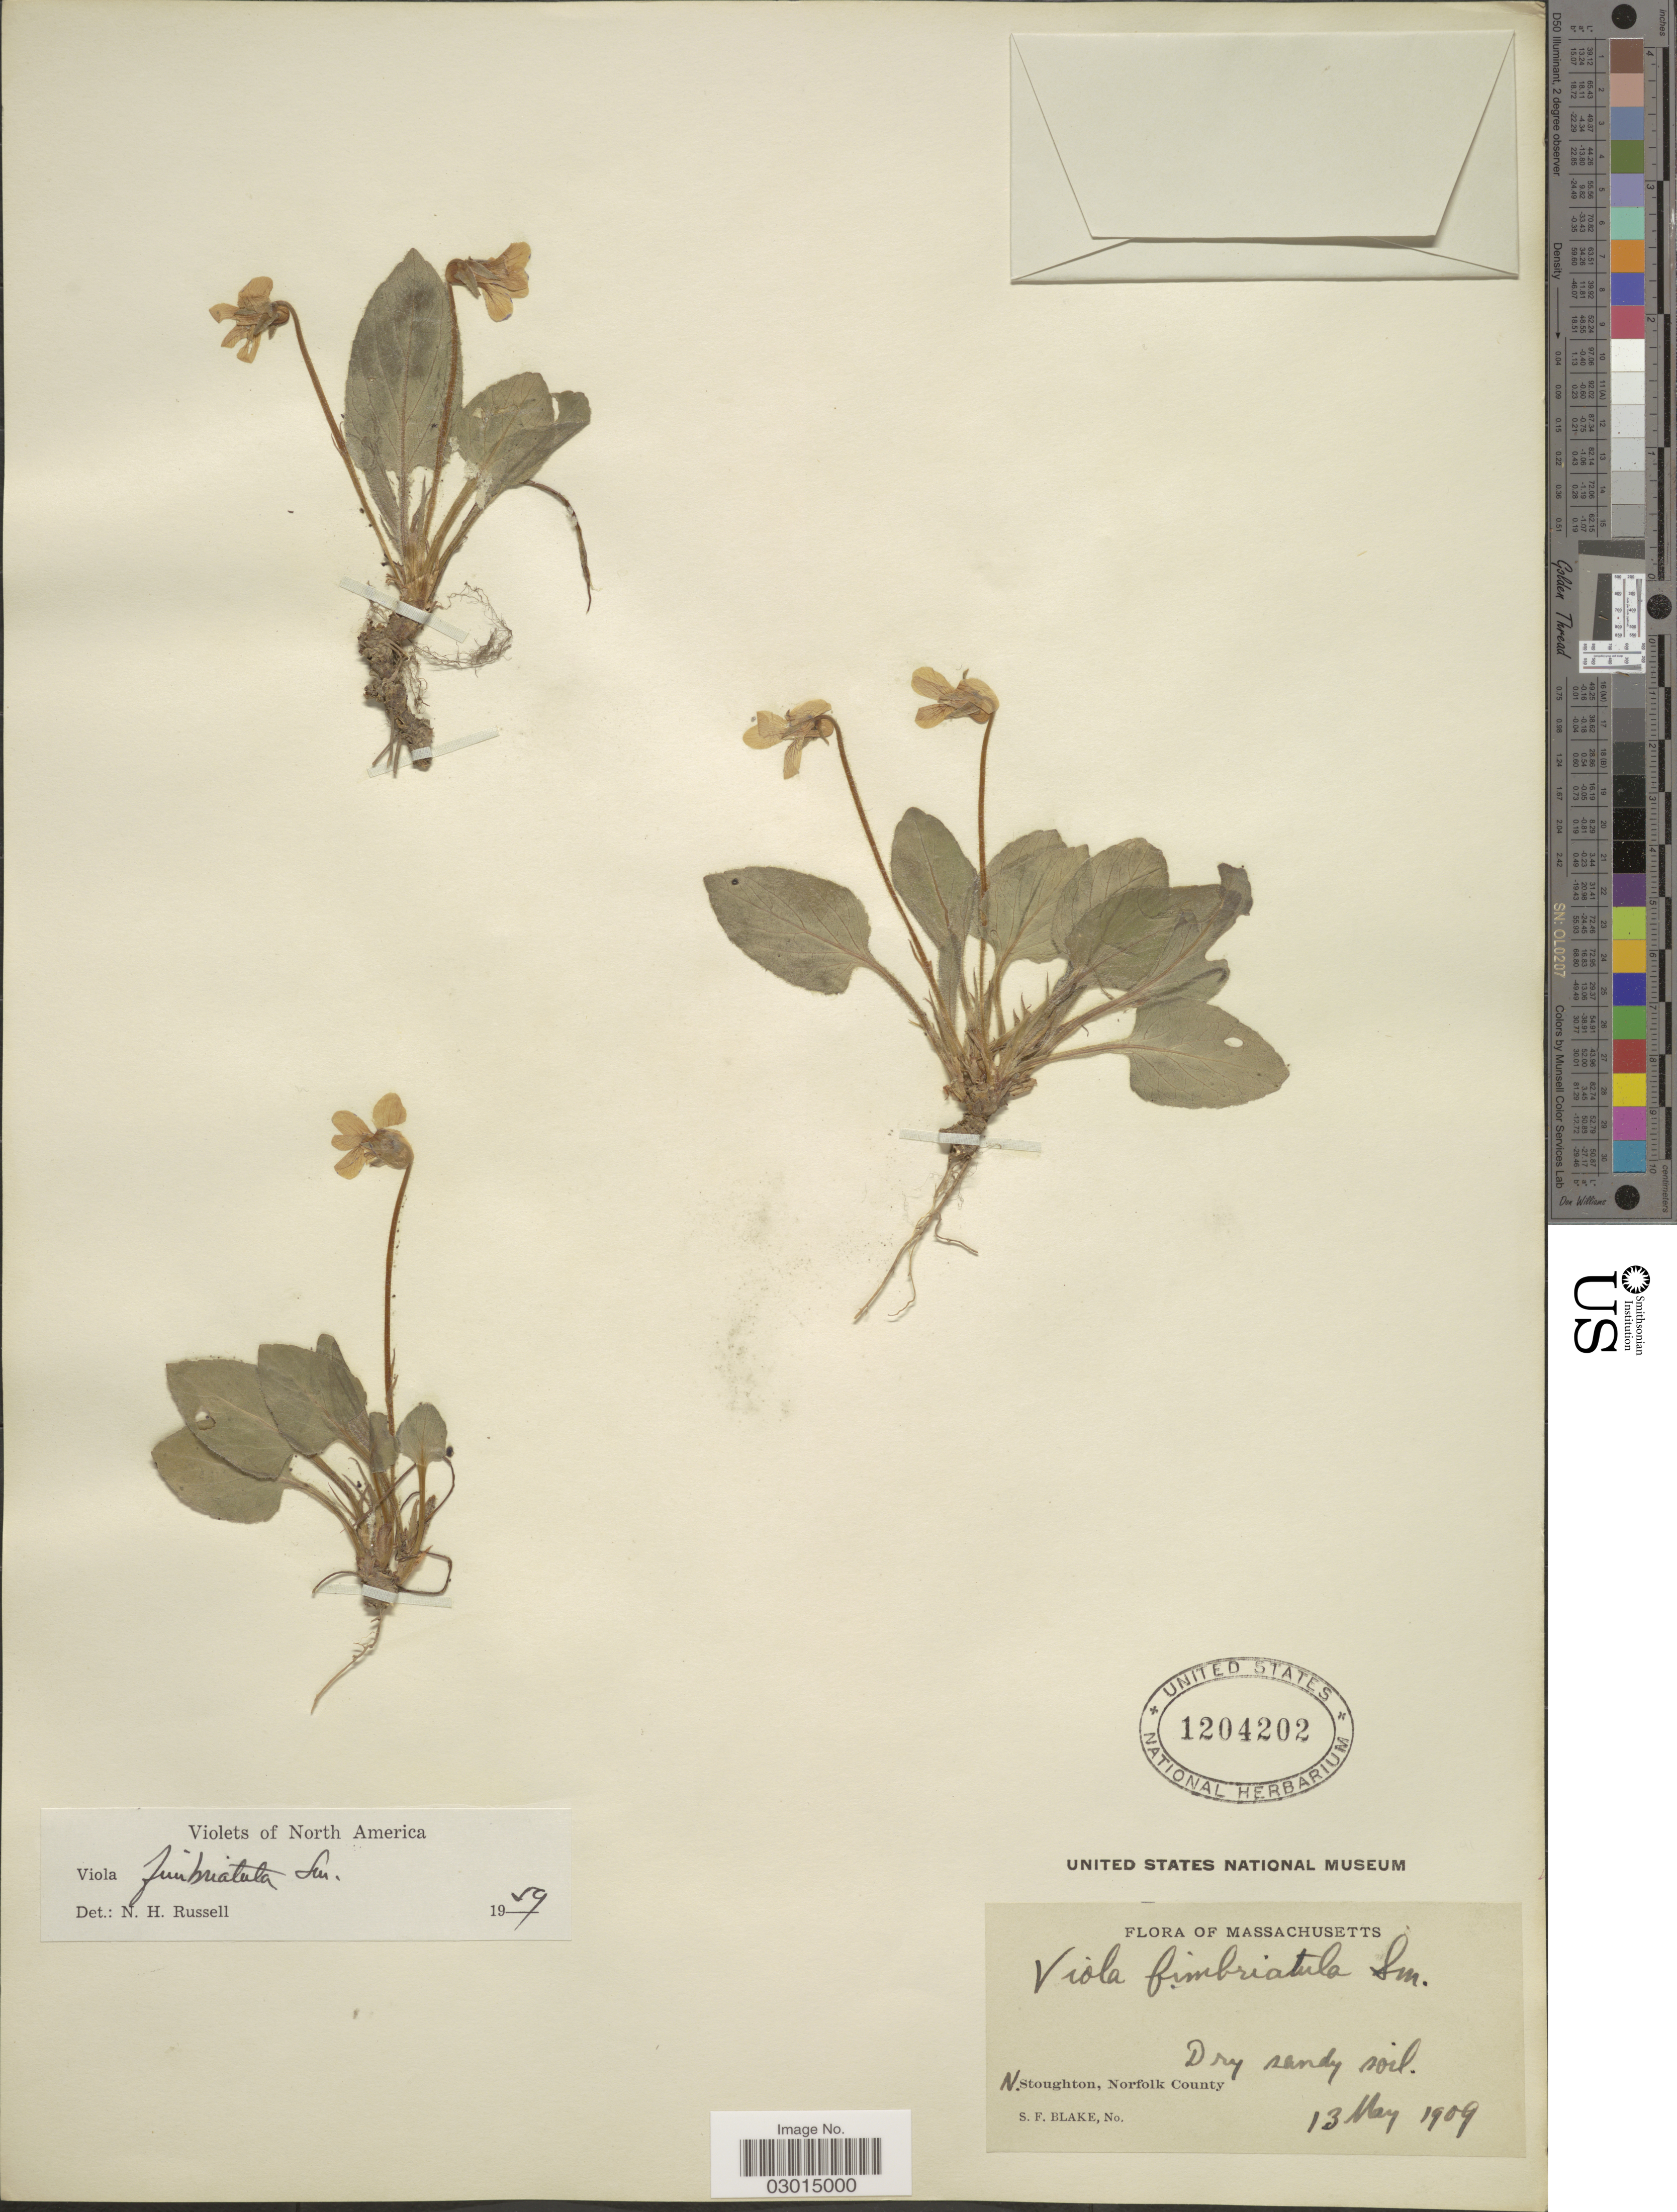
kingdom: Plantae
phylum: Tracheophyta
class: Magnoliopsida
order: Malpighiales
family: Violaceae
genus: Viola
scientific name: Viola fimbriatula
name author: Small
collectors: S. Blake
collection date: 1909-05-13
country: United States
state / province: Massachusetts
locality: N. Stoughton, Norfolk County.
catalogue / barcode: US 1204202